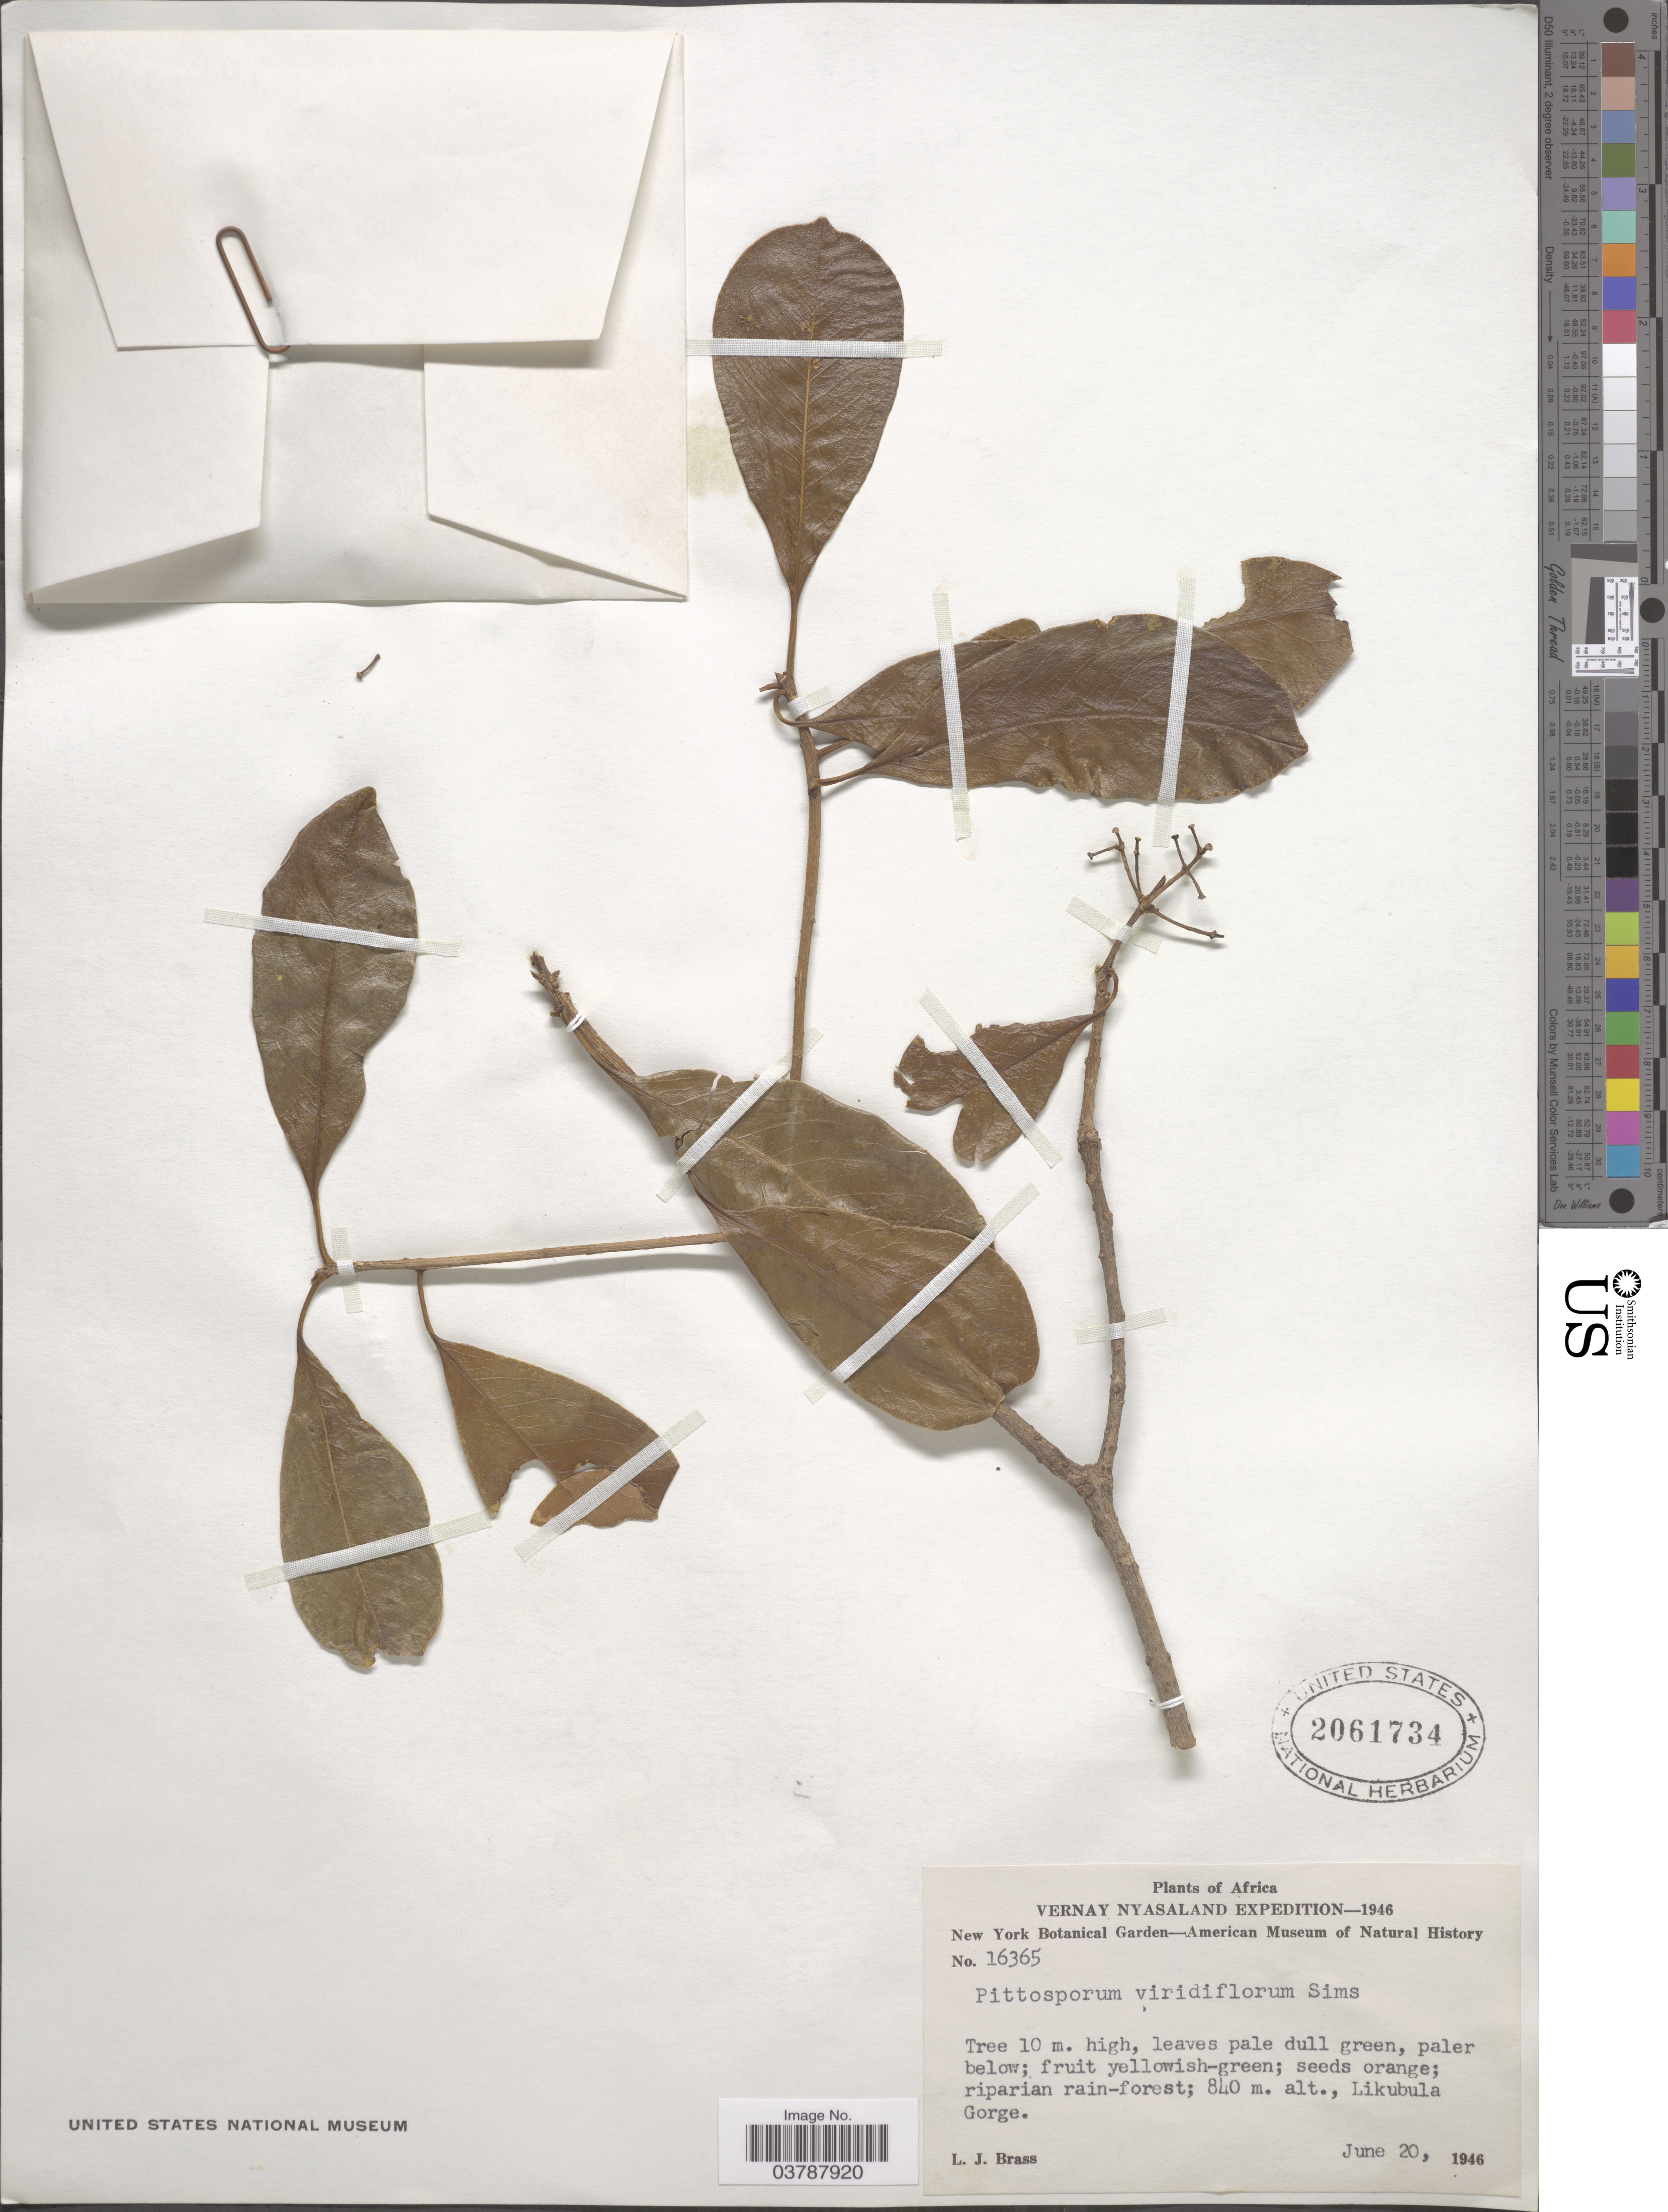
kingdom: Plantae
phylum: Tracheophyta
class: Magnoliopsida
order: Apiales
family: Pittosporaceae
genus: Pittosporum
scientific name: Pittosporum viridiflorum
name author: Sims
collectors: L. J. Brass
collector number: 16365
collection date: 1946-06-20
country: Malawi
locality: Vernay Nyasaland. Likubula Gorge.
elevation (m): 840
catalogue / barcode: US 2061734